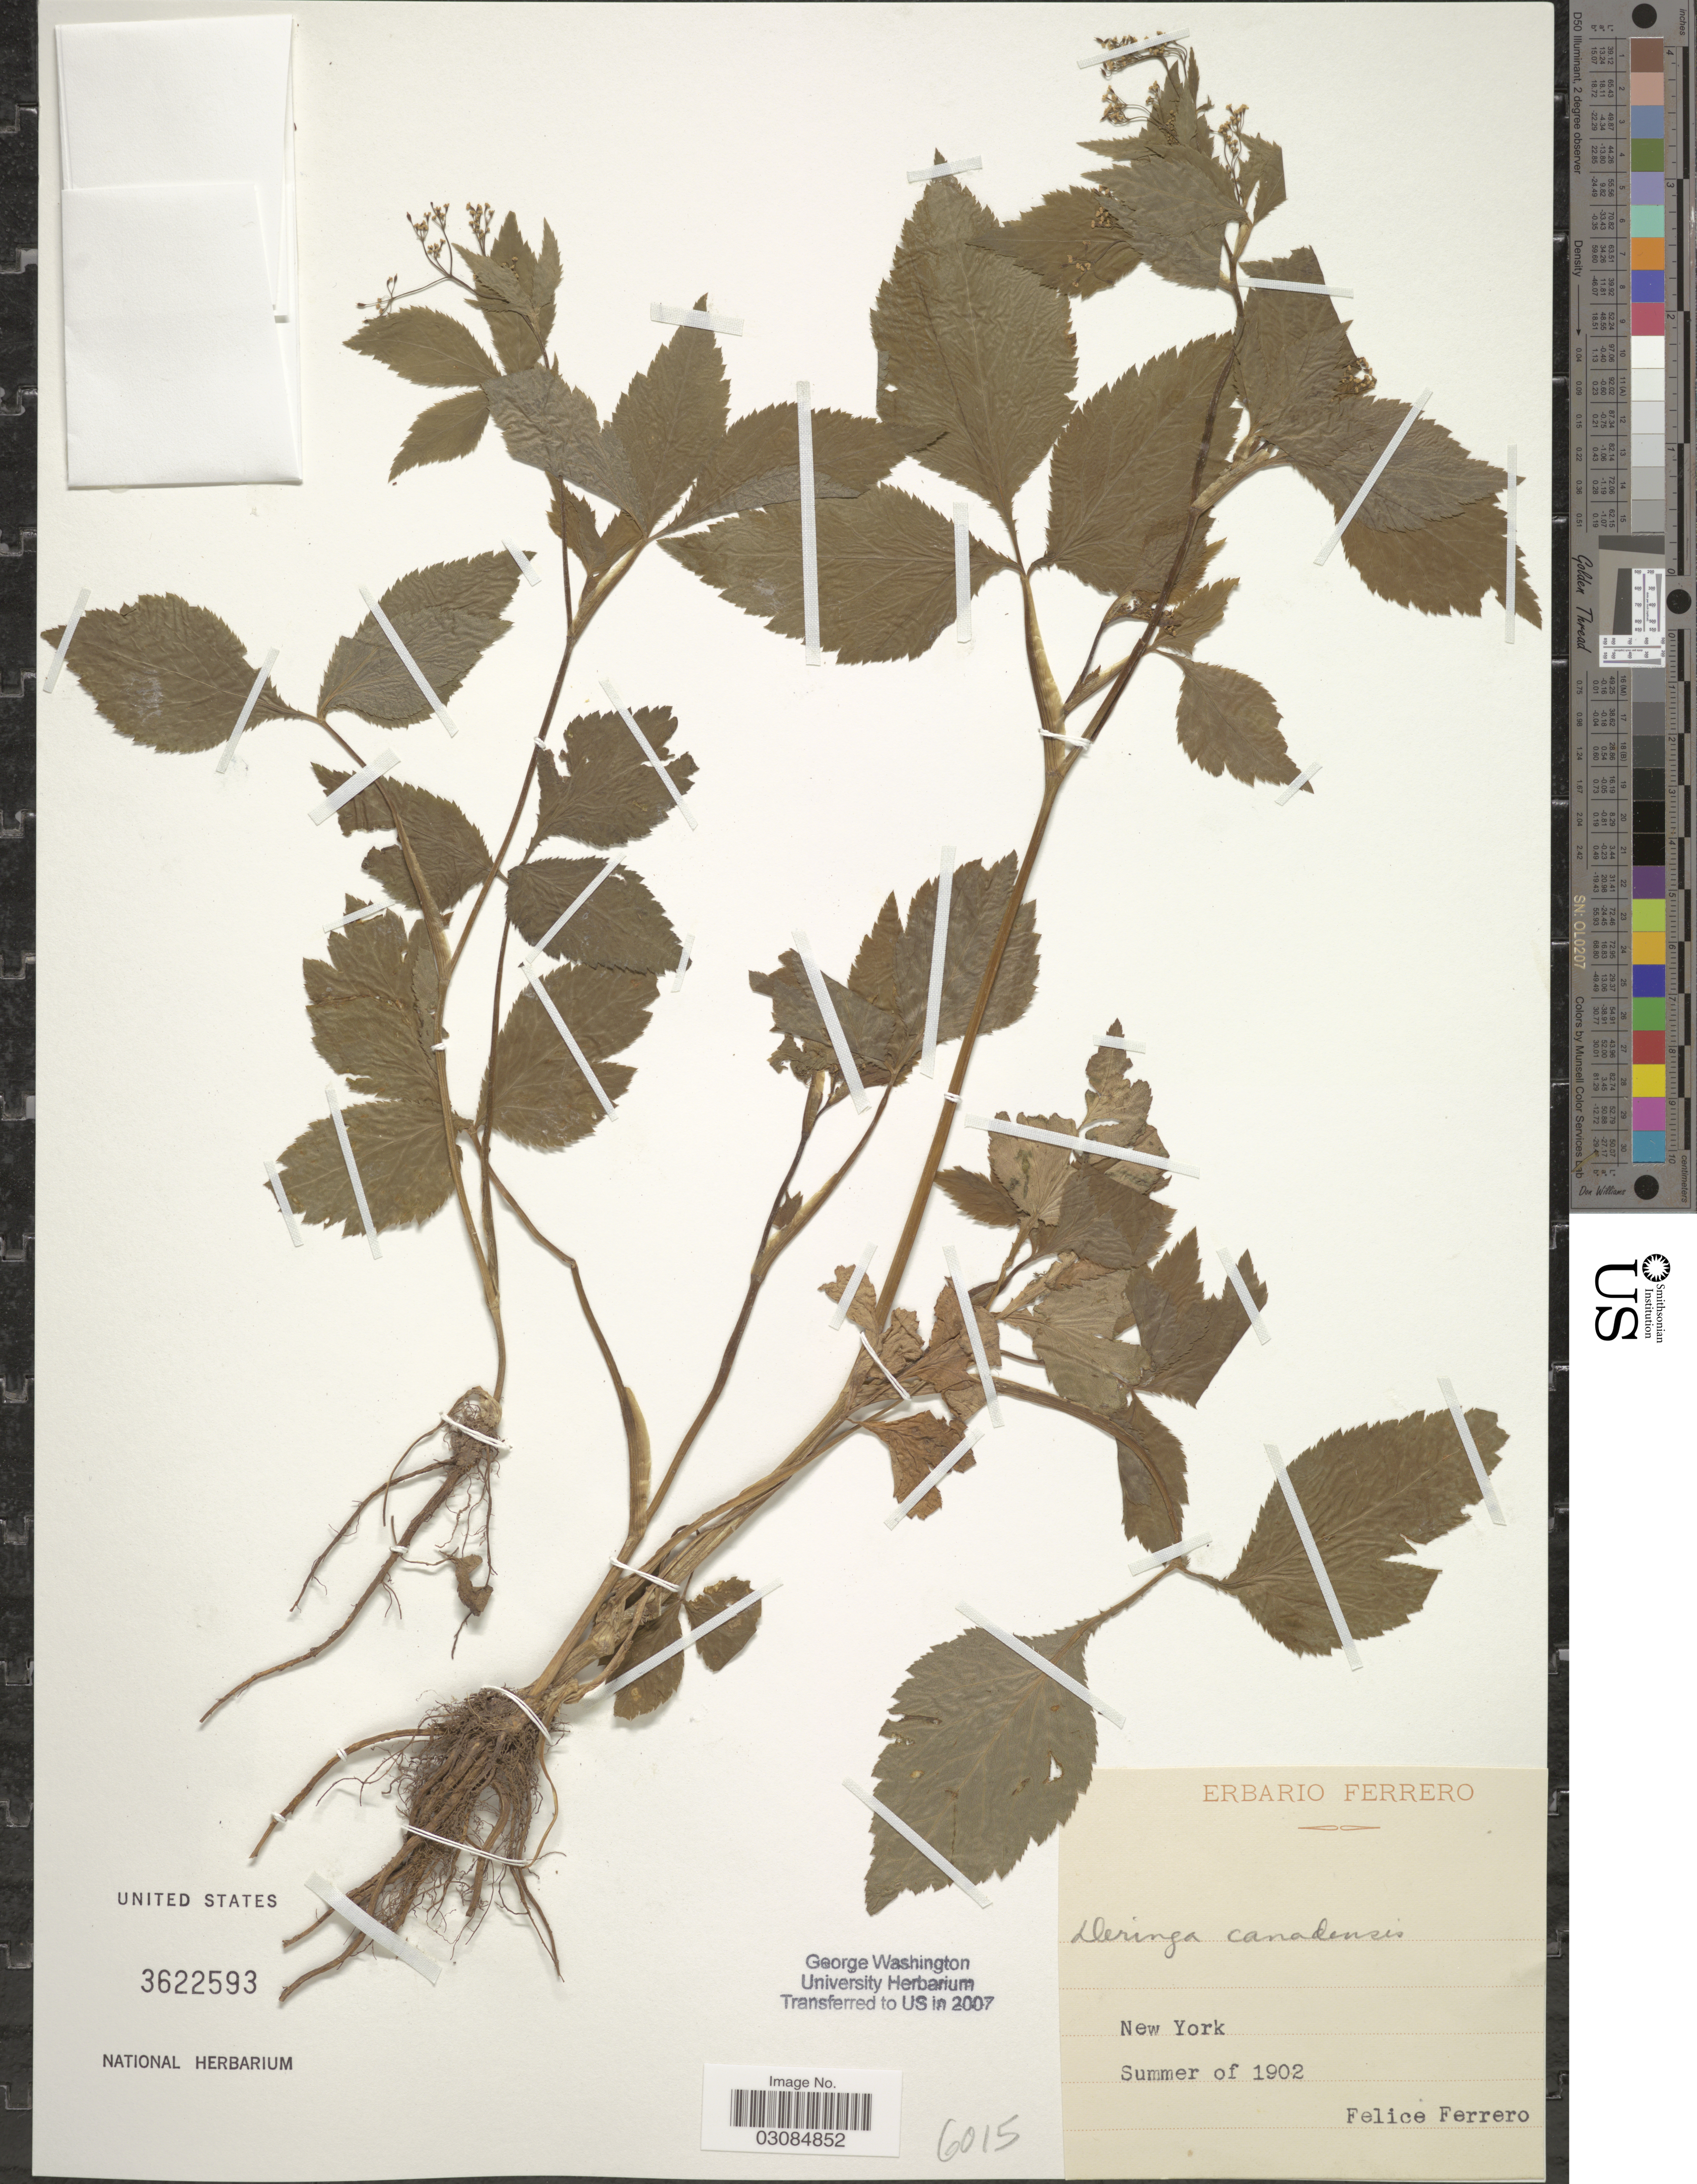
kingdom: Plantae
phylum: Tracheophyta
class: Magnoliopsida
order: Apiales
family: Apiaceae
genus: Cryptotaenia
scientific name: Cryptotaenia canadensis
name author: (L.) DC.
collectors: F. Ferrero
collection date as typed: Summer of 1902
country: United States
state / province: New York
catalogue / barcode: US 3622593